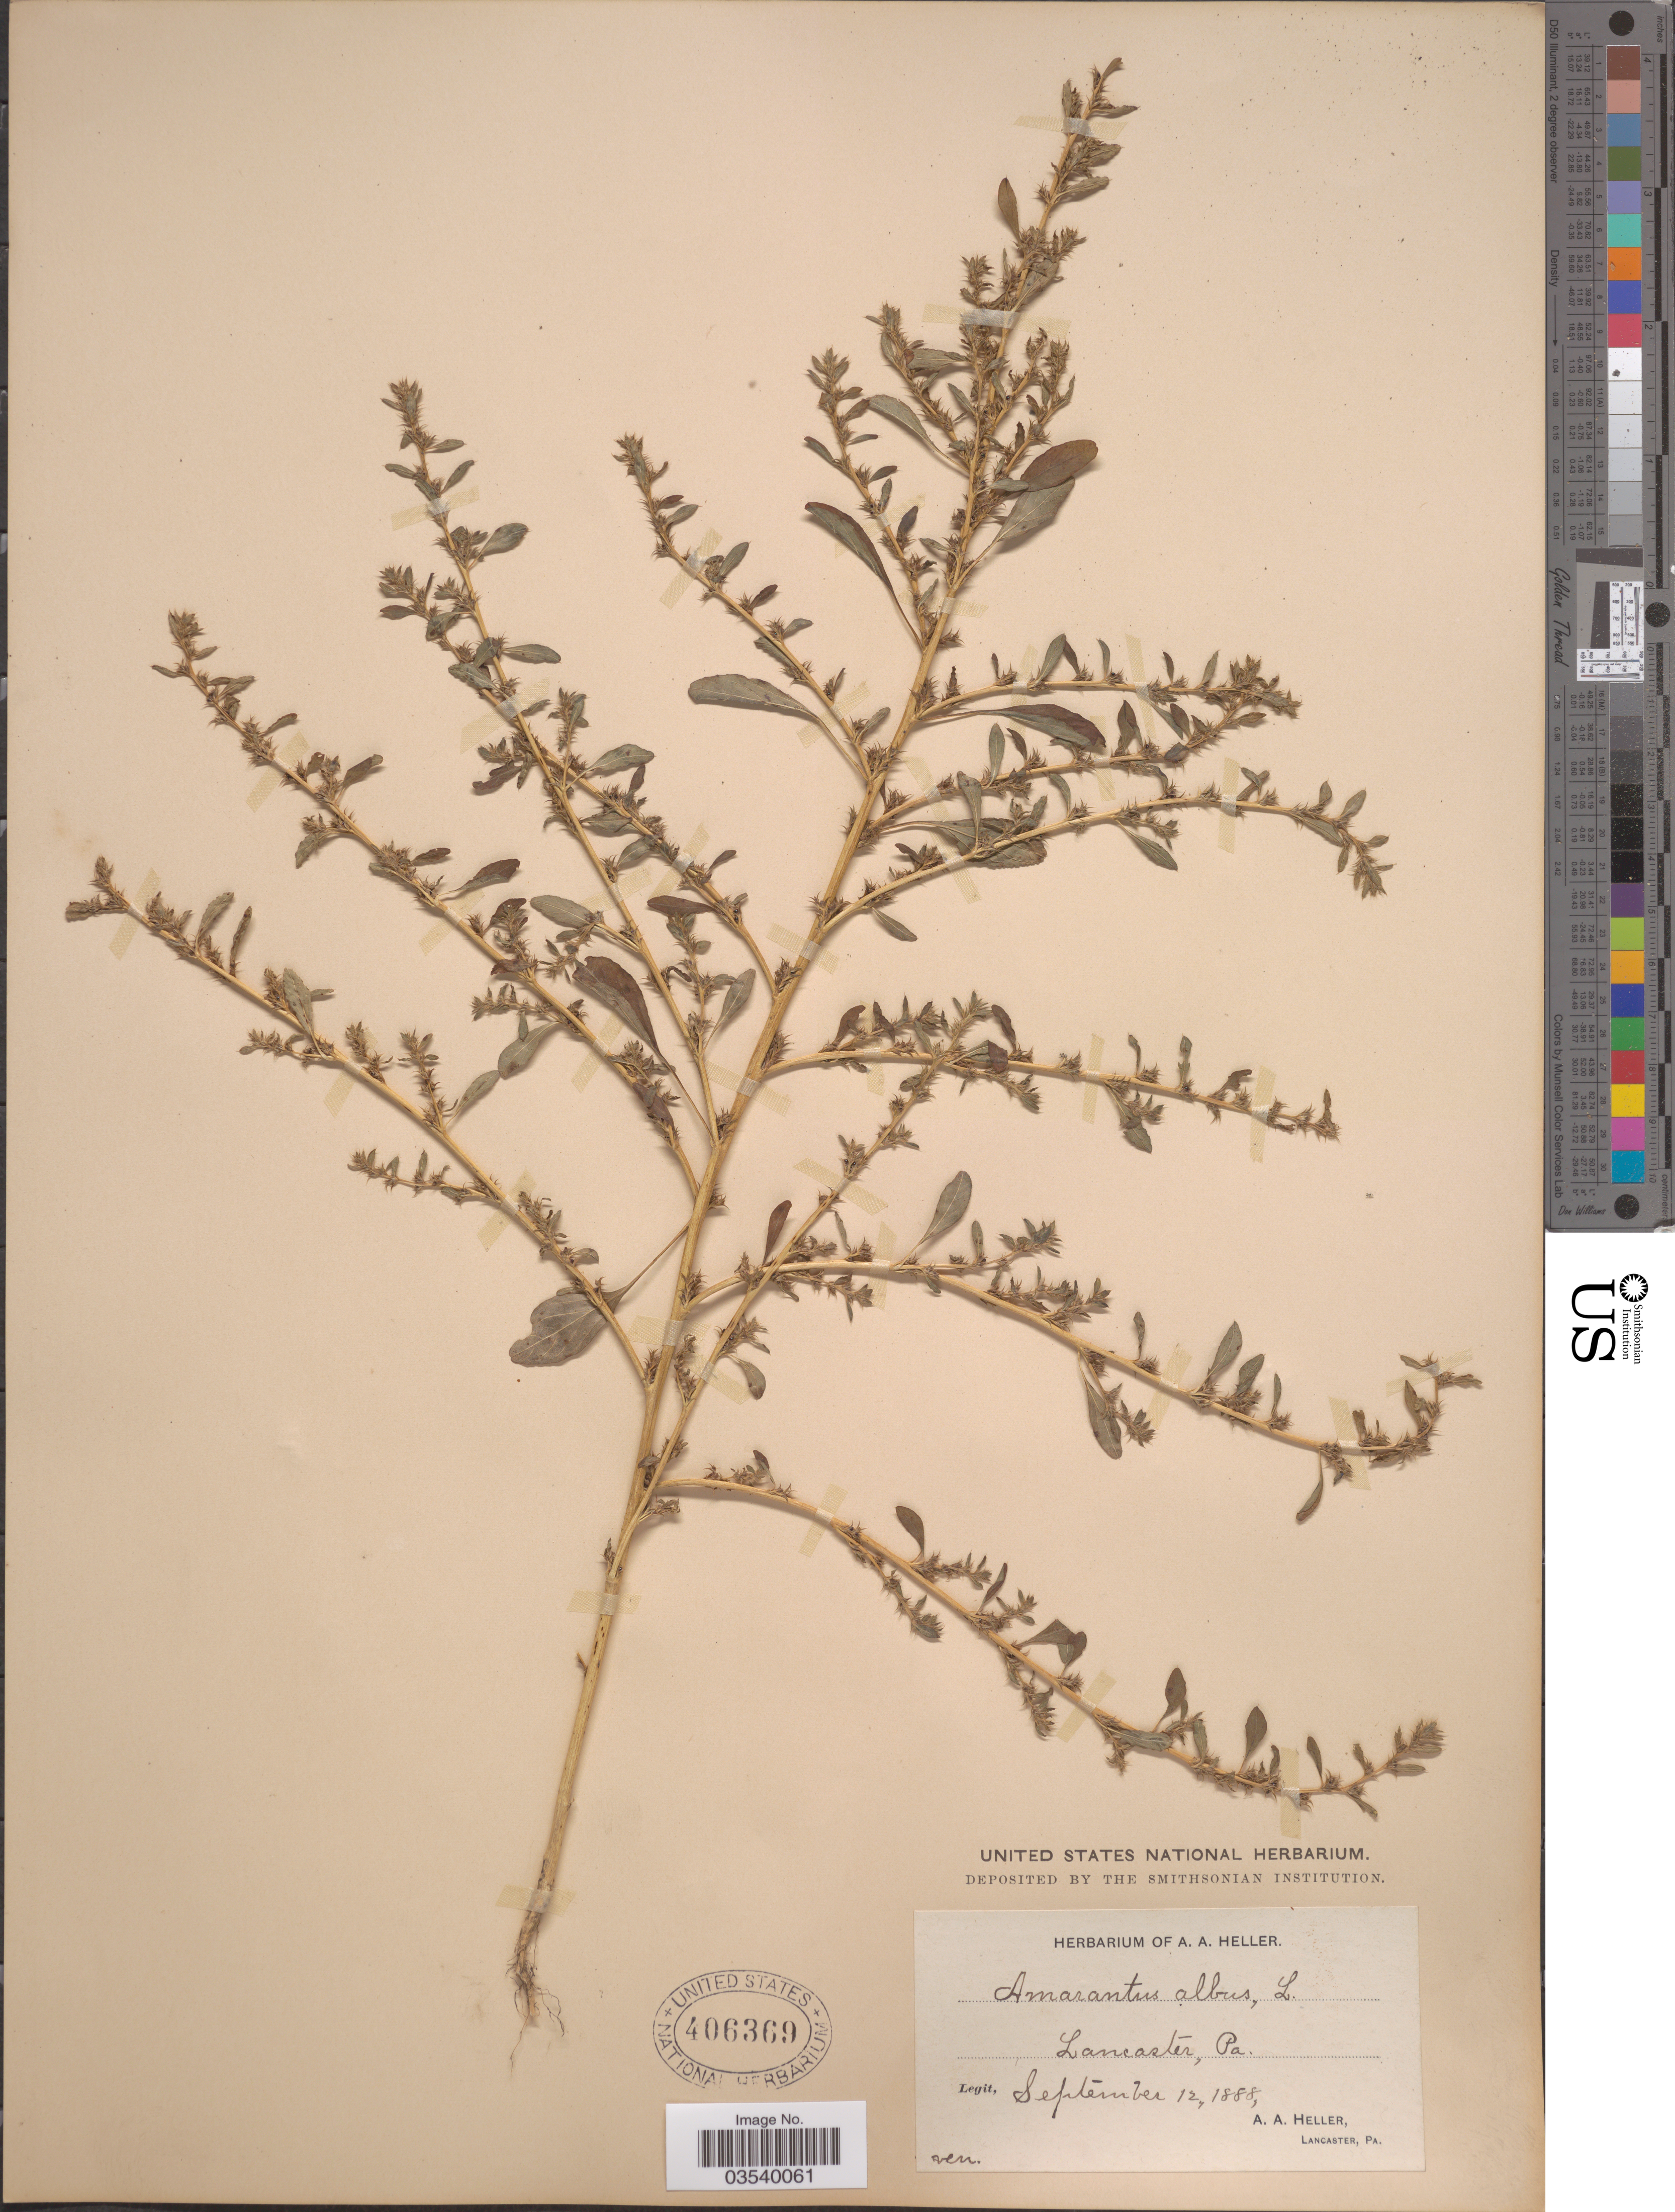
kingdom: Plantae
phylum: Tracheophyta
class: Magnoliopsida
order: Caryophyllales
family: Amaranthaceae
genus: Amaranthus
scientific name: Amaranthus albus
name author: L.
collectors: A. A. Heller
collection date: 1888-09-12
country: United States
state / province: Pennsylvania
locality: Lancaster.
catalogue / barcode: US 406369